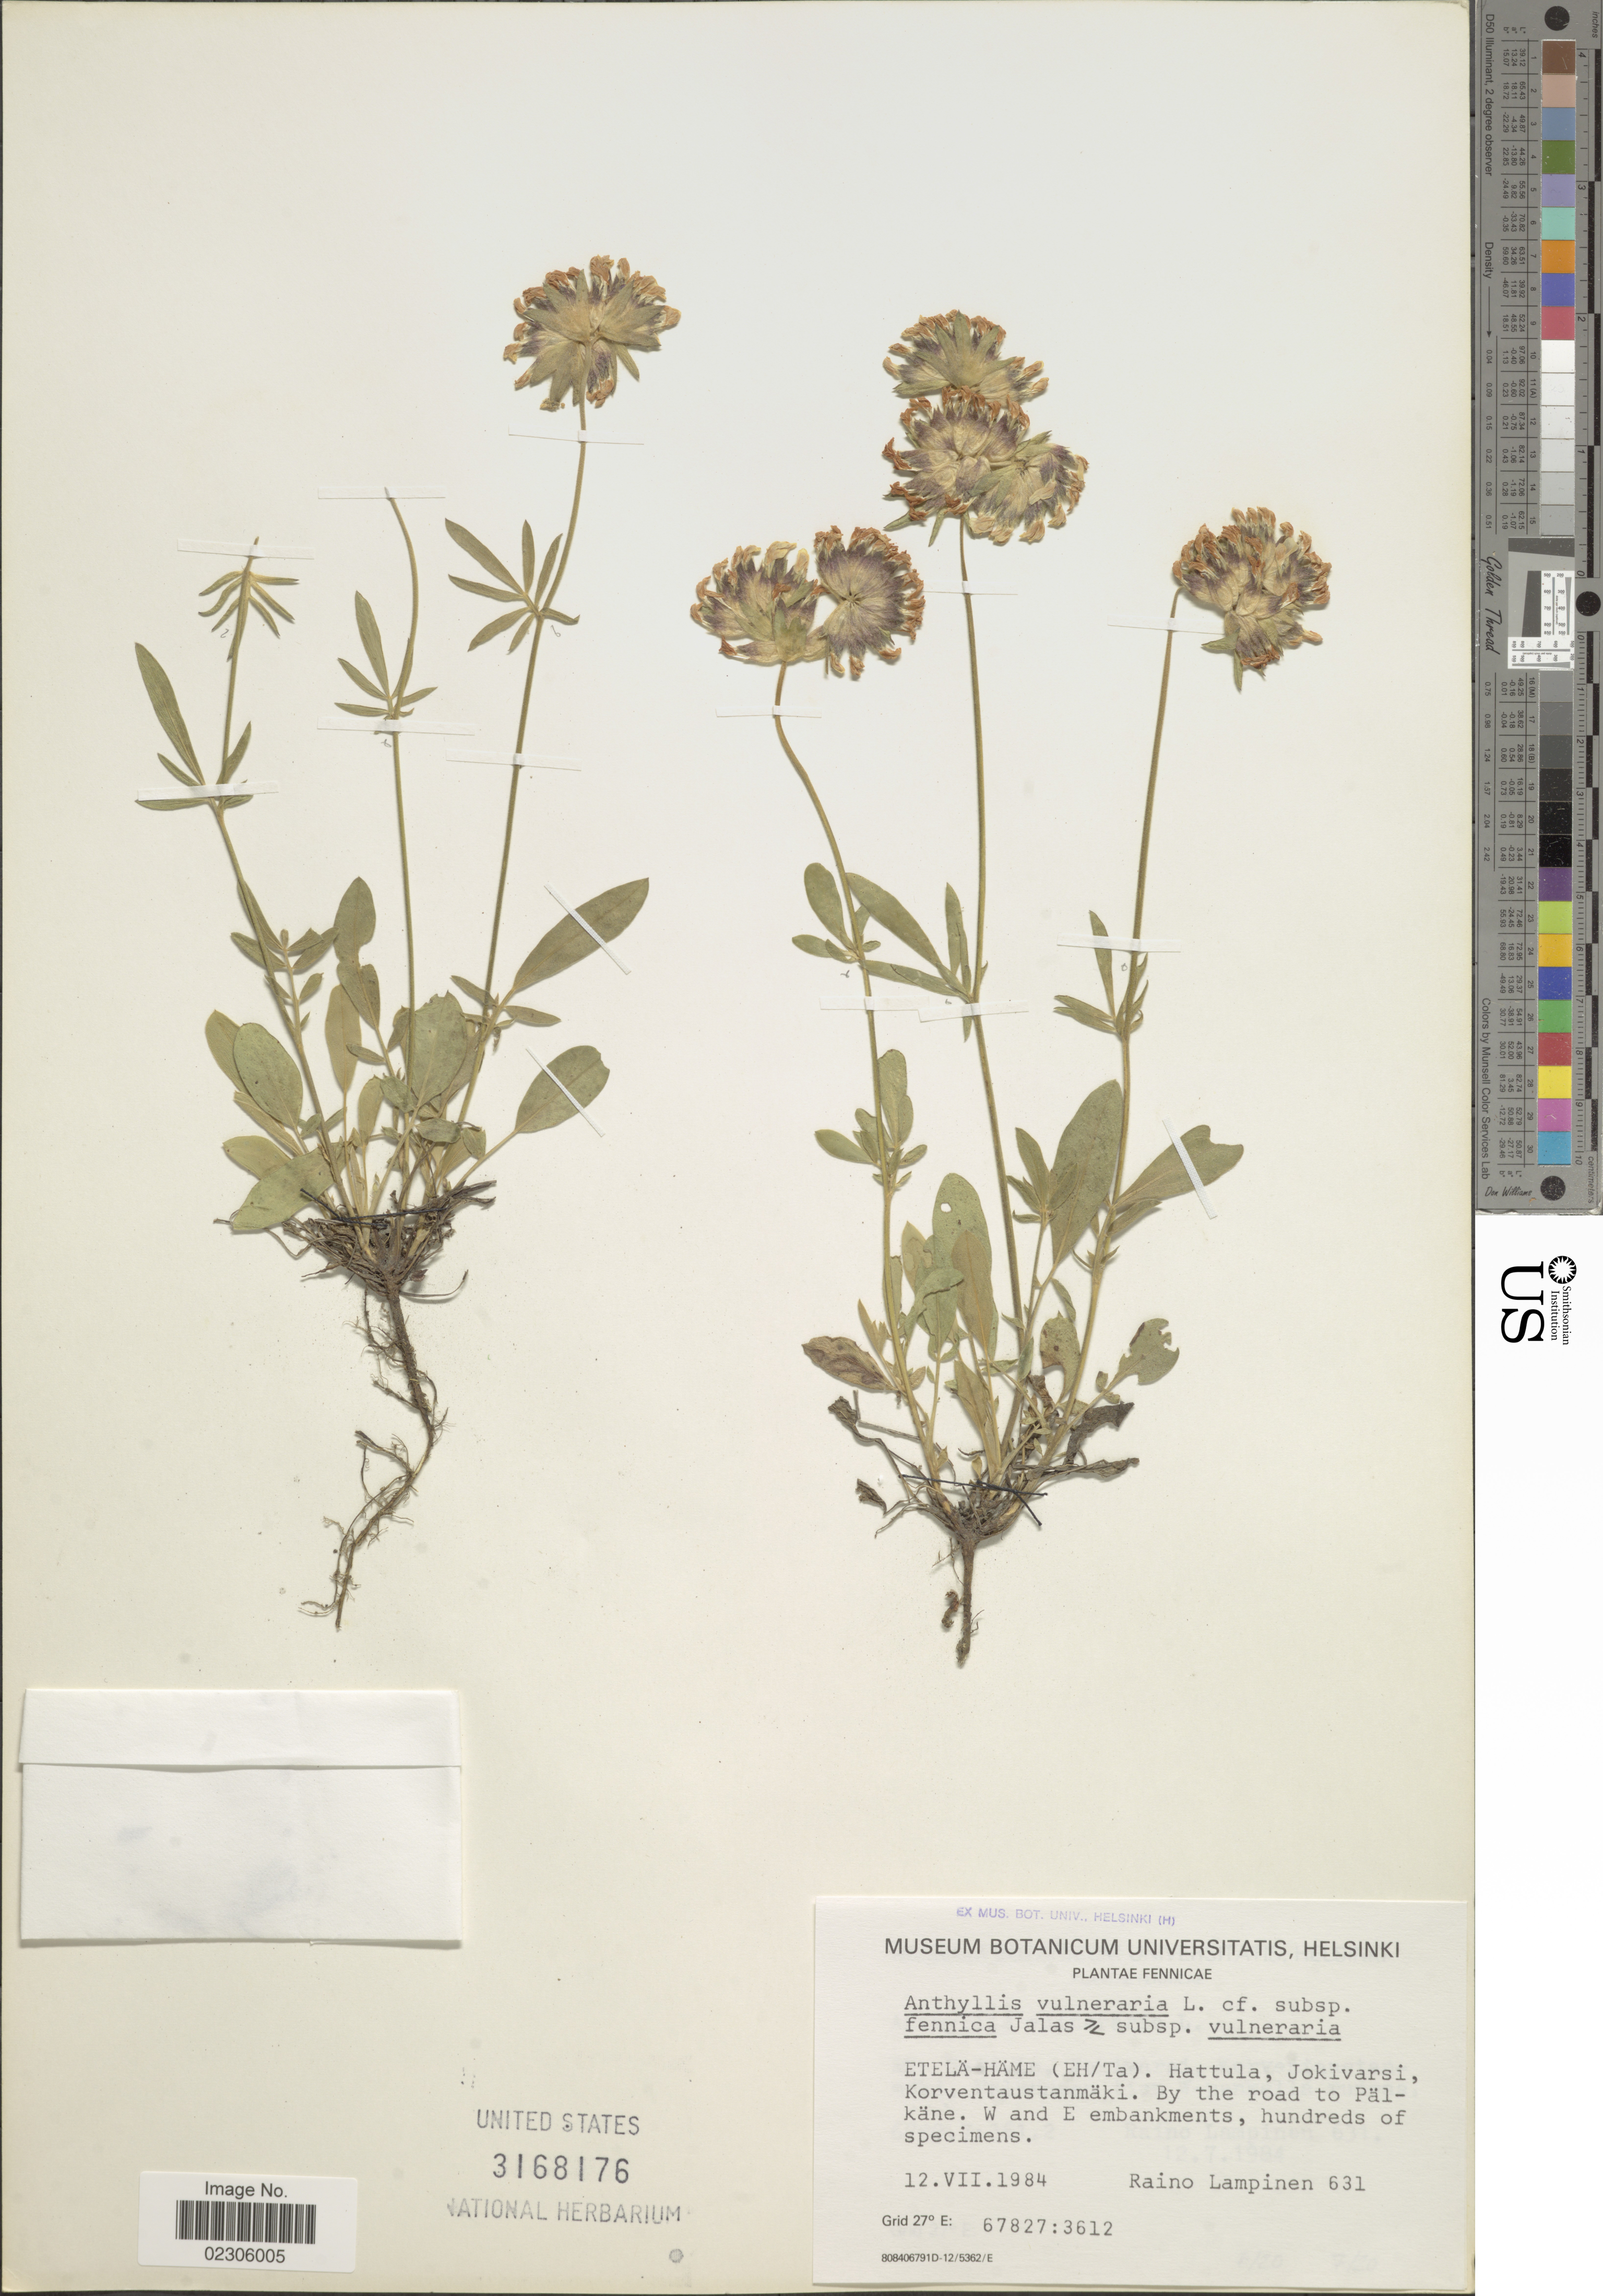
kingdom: Plantae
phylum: Tracheophyta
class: Magnoliopsida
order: Fabales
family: Fabaceae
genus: Anthyllis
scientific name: Anthyllis vulneraria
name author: L.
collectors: R. Lampinen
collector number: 606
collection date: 1984-07-12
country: Finland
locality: Fennicae, Etela-Hame (Eh/Ta), Hammeenlinna, Jokivarsi, Korventaustanmaki, by the road to Palkane, W and E embankments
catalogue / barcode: US 3168176